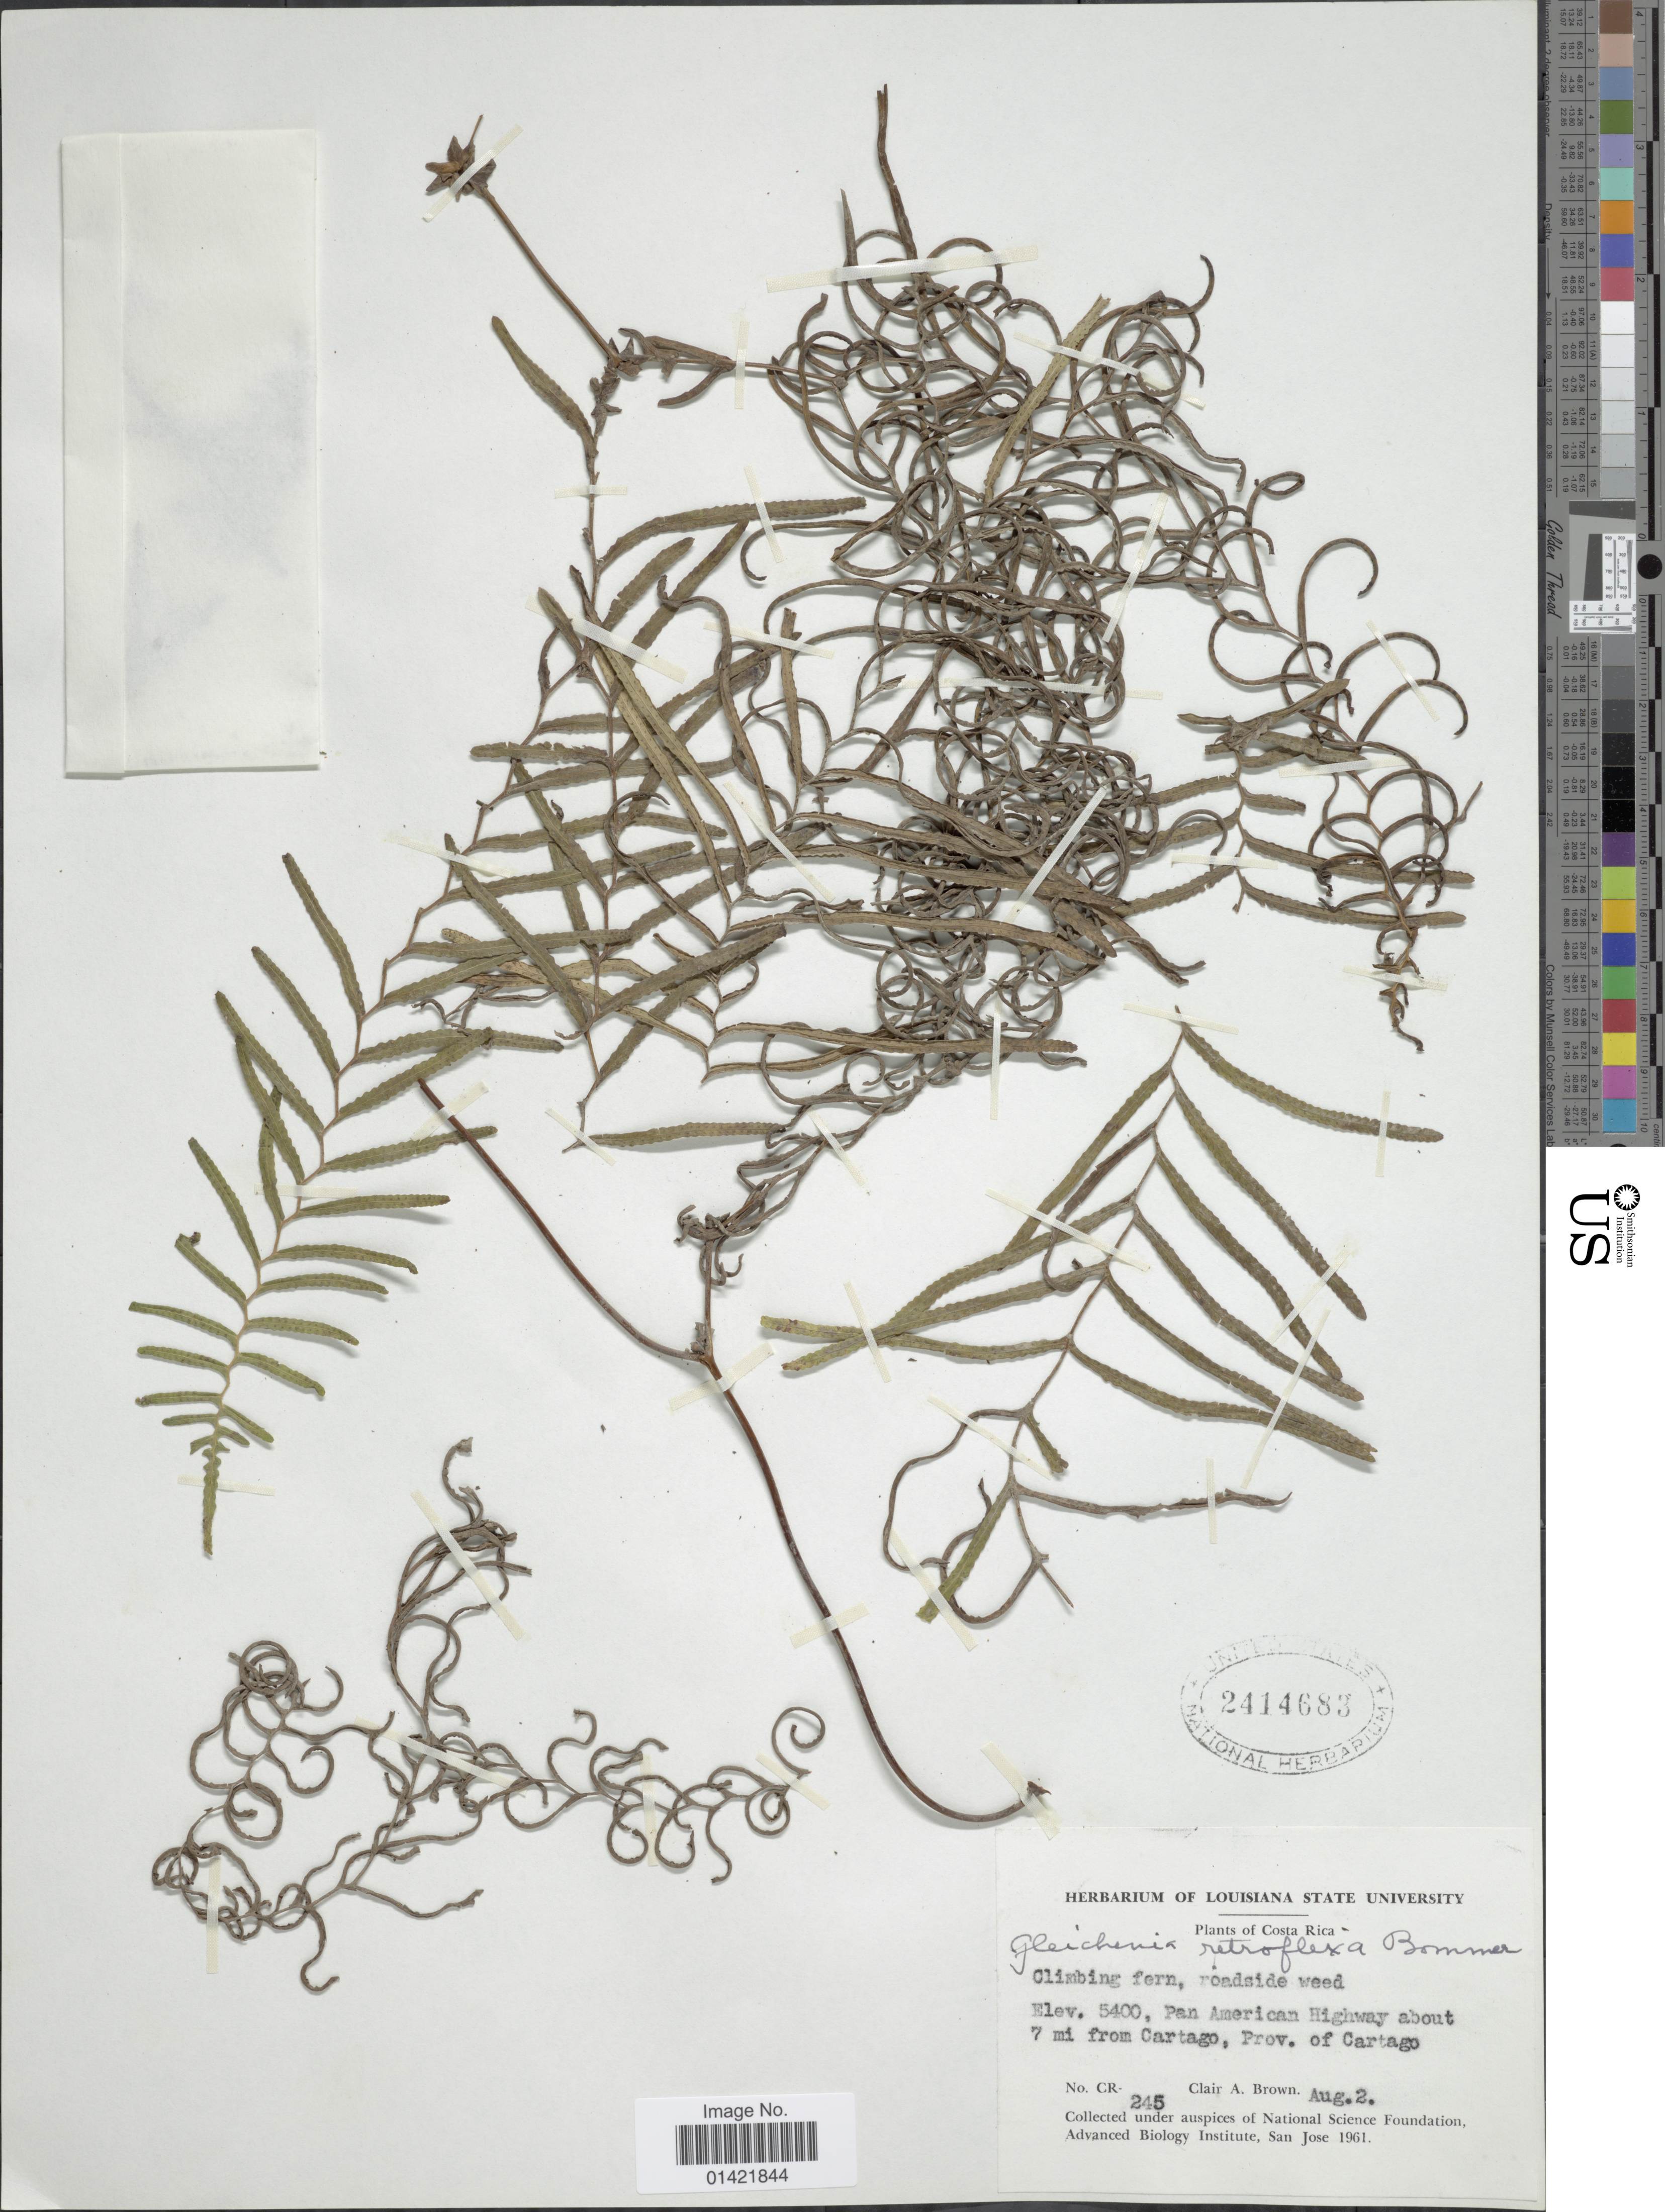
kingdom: Plantae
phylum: Tracheophyta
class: Polypodiopsida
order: Gleicheniales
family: Gleicheniaceae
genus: Sticherus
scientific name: Sticherus retroflexus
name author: (Bornm. ex Christ) Copel.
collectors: C. A. Brown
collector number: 245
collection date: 1961-08-02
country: Costa Rica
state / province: Cartago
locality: Pan American Highway about 7 mi from Cartago, Prov. of Cartago.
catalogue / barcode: US 2414683